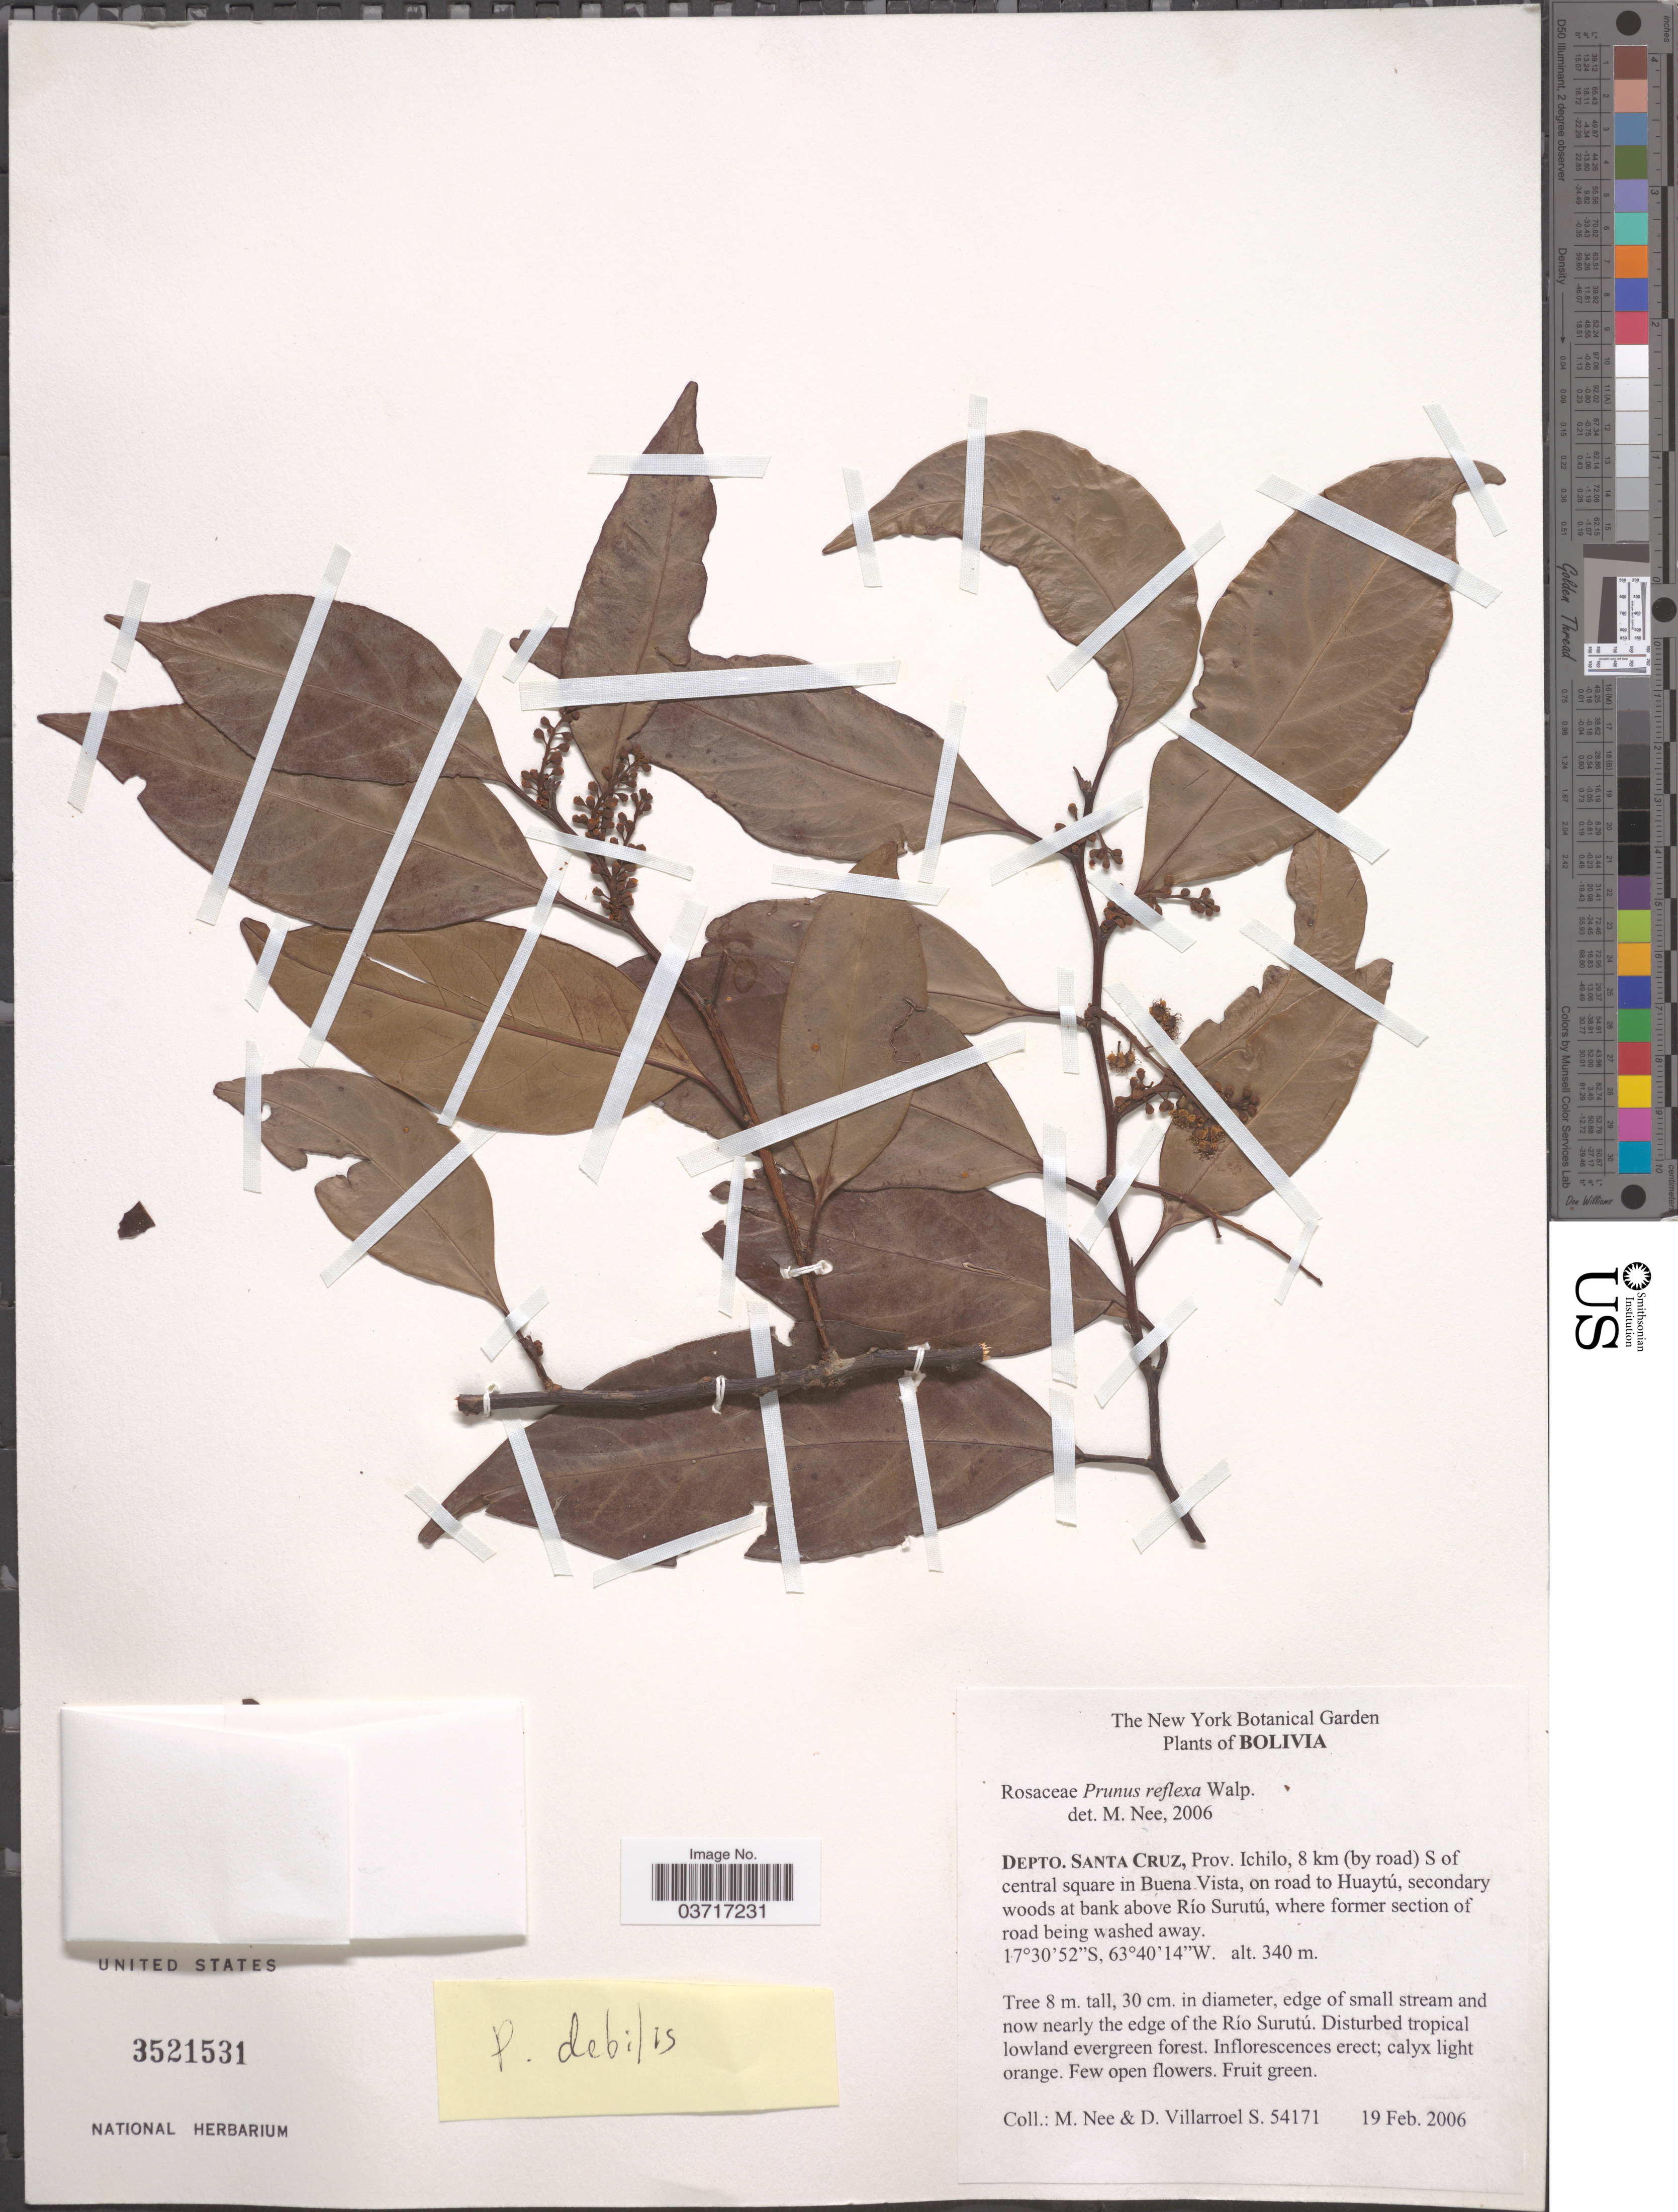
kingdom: Plantae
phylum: Tracheophyta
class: Magnoliopsida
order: Rosales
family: Rosaceae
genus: Prunus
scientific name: Prunus sp.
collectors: M. Nee & D. Villarroel S.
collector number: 54171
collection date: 2006-02-19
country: Bolivia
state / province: Santa Cruz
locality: Depto. Santa Cruz, Prov. Ichilo, 8 km (by road) S of central square in Buena Vista, on road to Huaytú, secondary woods at bank above Río Surutú.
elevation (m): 340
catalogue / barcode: US 3521531